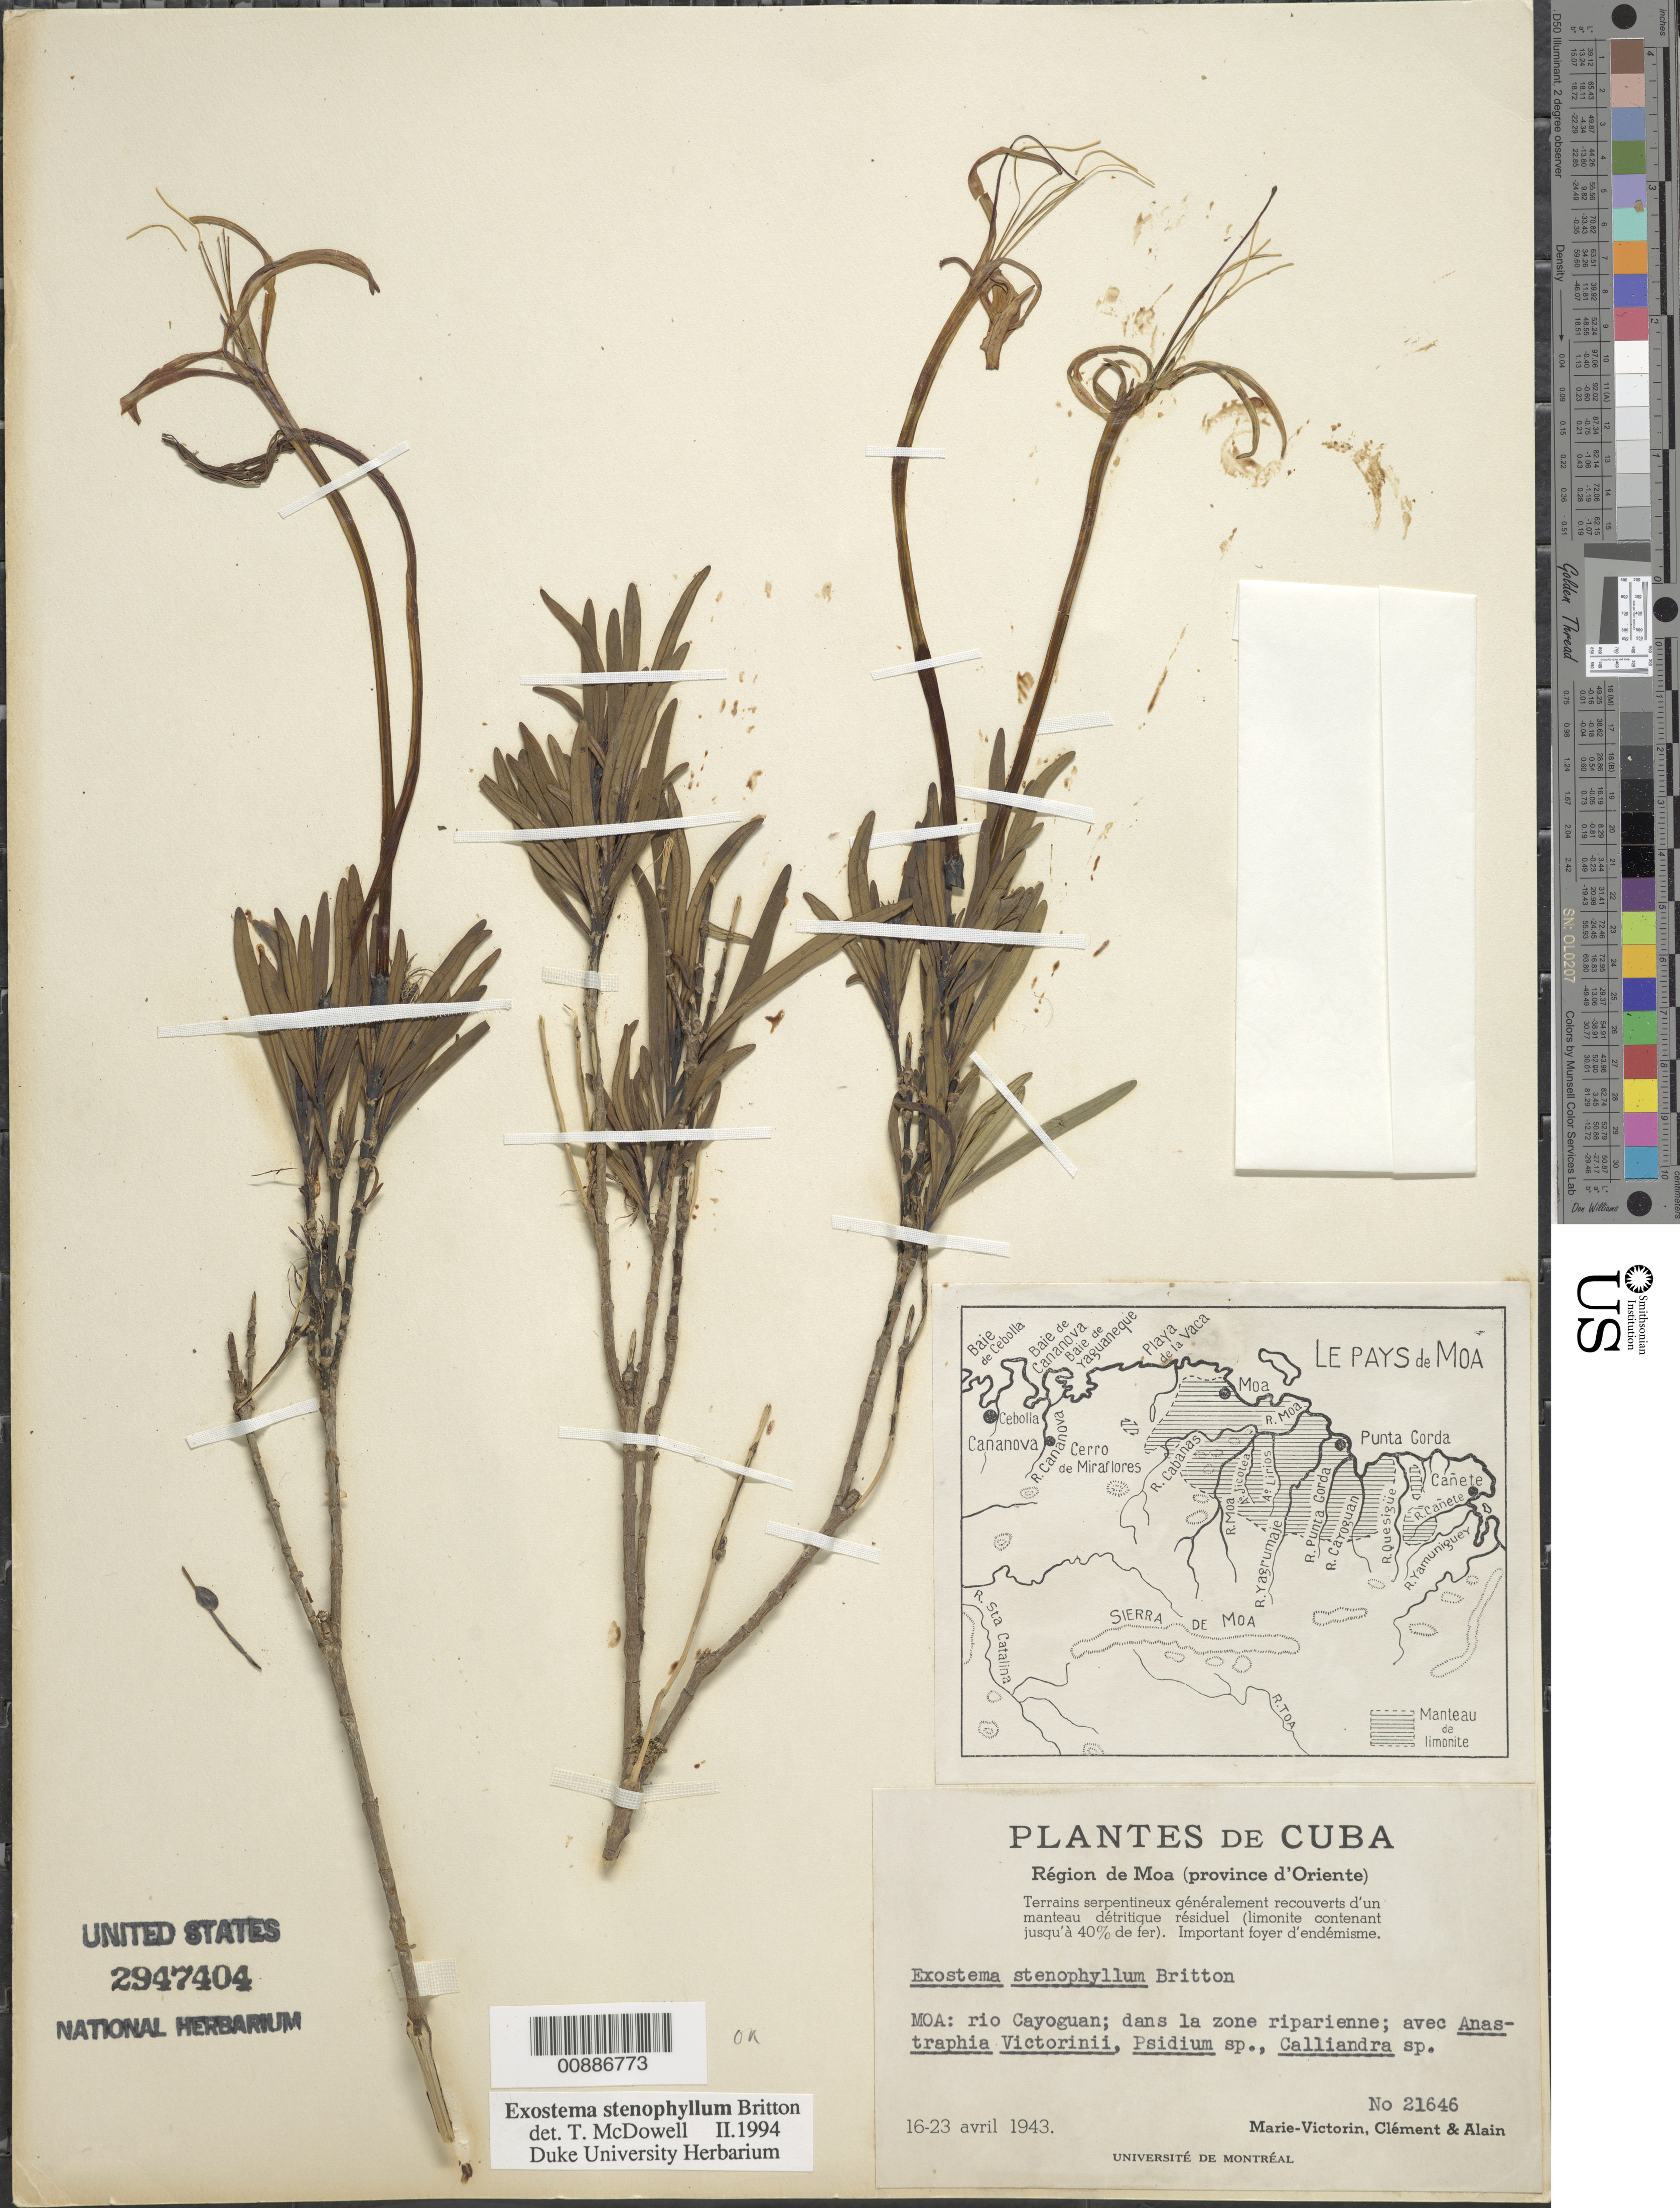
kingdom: Plantae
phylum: Tracheophyta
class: Magnoliopsida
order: Gentianales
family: Rubiaceae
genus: Exostema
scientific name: Exostema stenophyllum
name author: Britton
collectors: Fr. Marie-Victorin, Bro. Clemente & A. H. Liogier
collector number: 21646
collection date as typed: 16 Apr 1943 to 23 Apr 1943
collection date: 1943-04-16/1943-04-23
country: Cuba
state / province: Oriente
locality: Moa: Rio Cayoguan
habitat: Dans la zone riparienne; avec Anastraphia victorinii, Psidium sp. , Calliandra sp. Terraines serpentineux.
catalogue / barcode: US 2947404